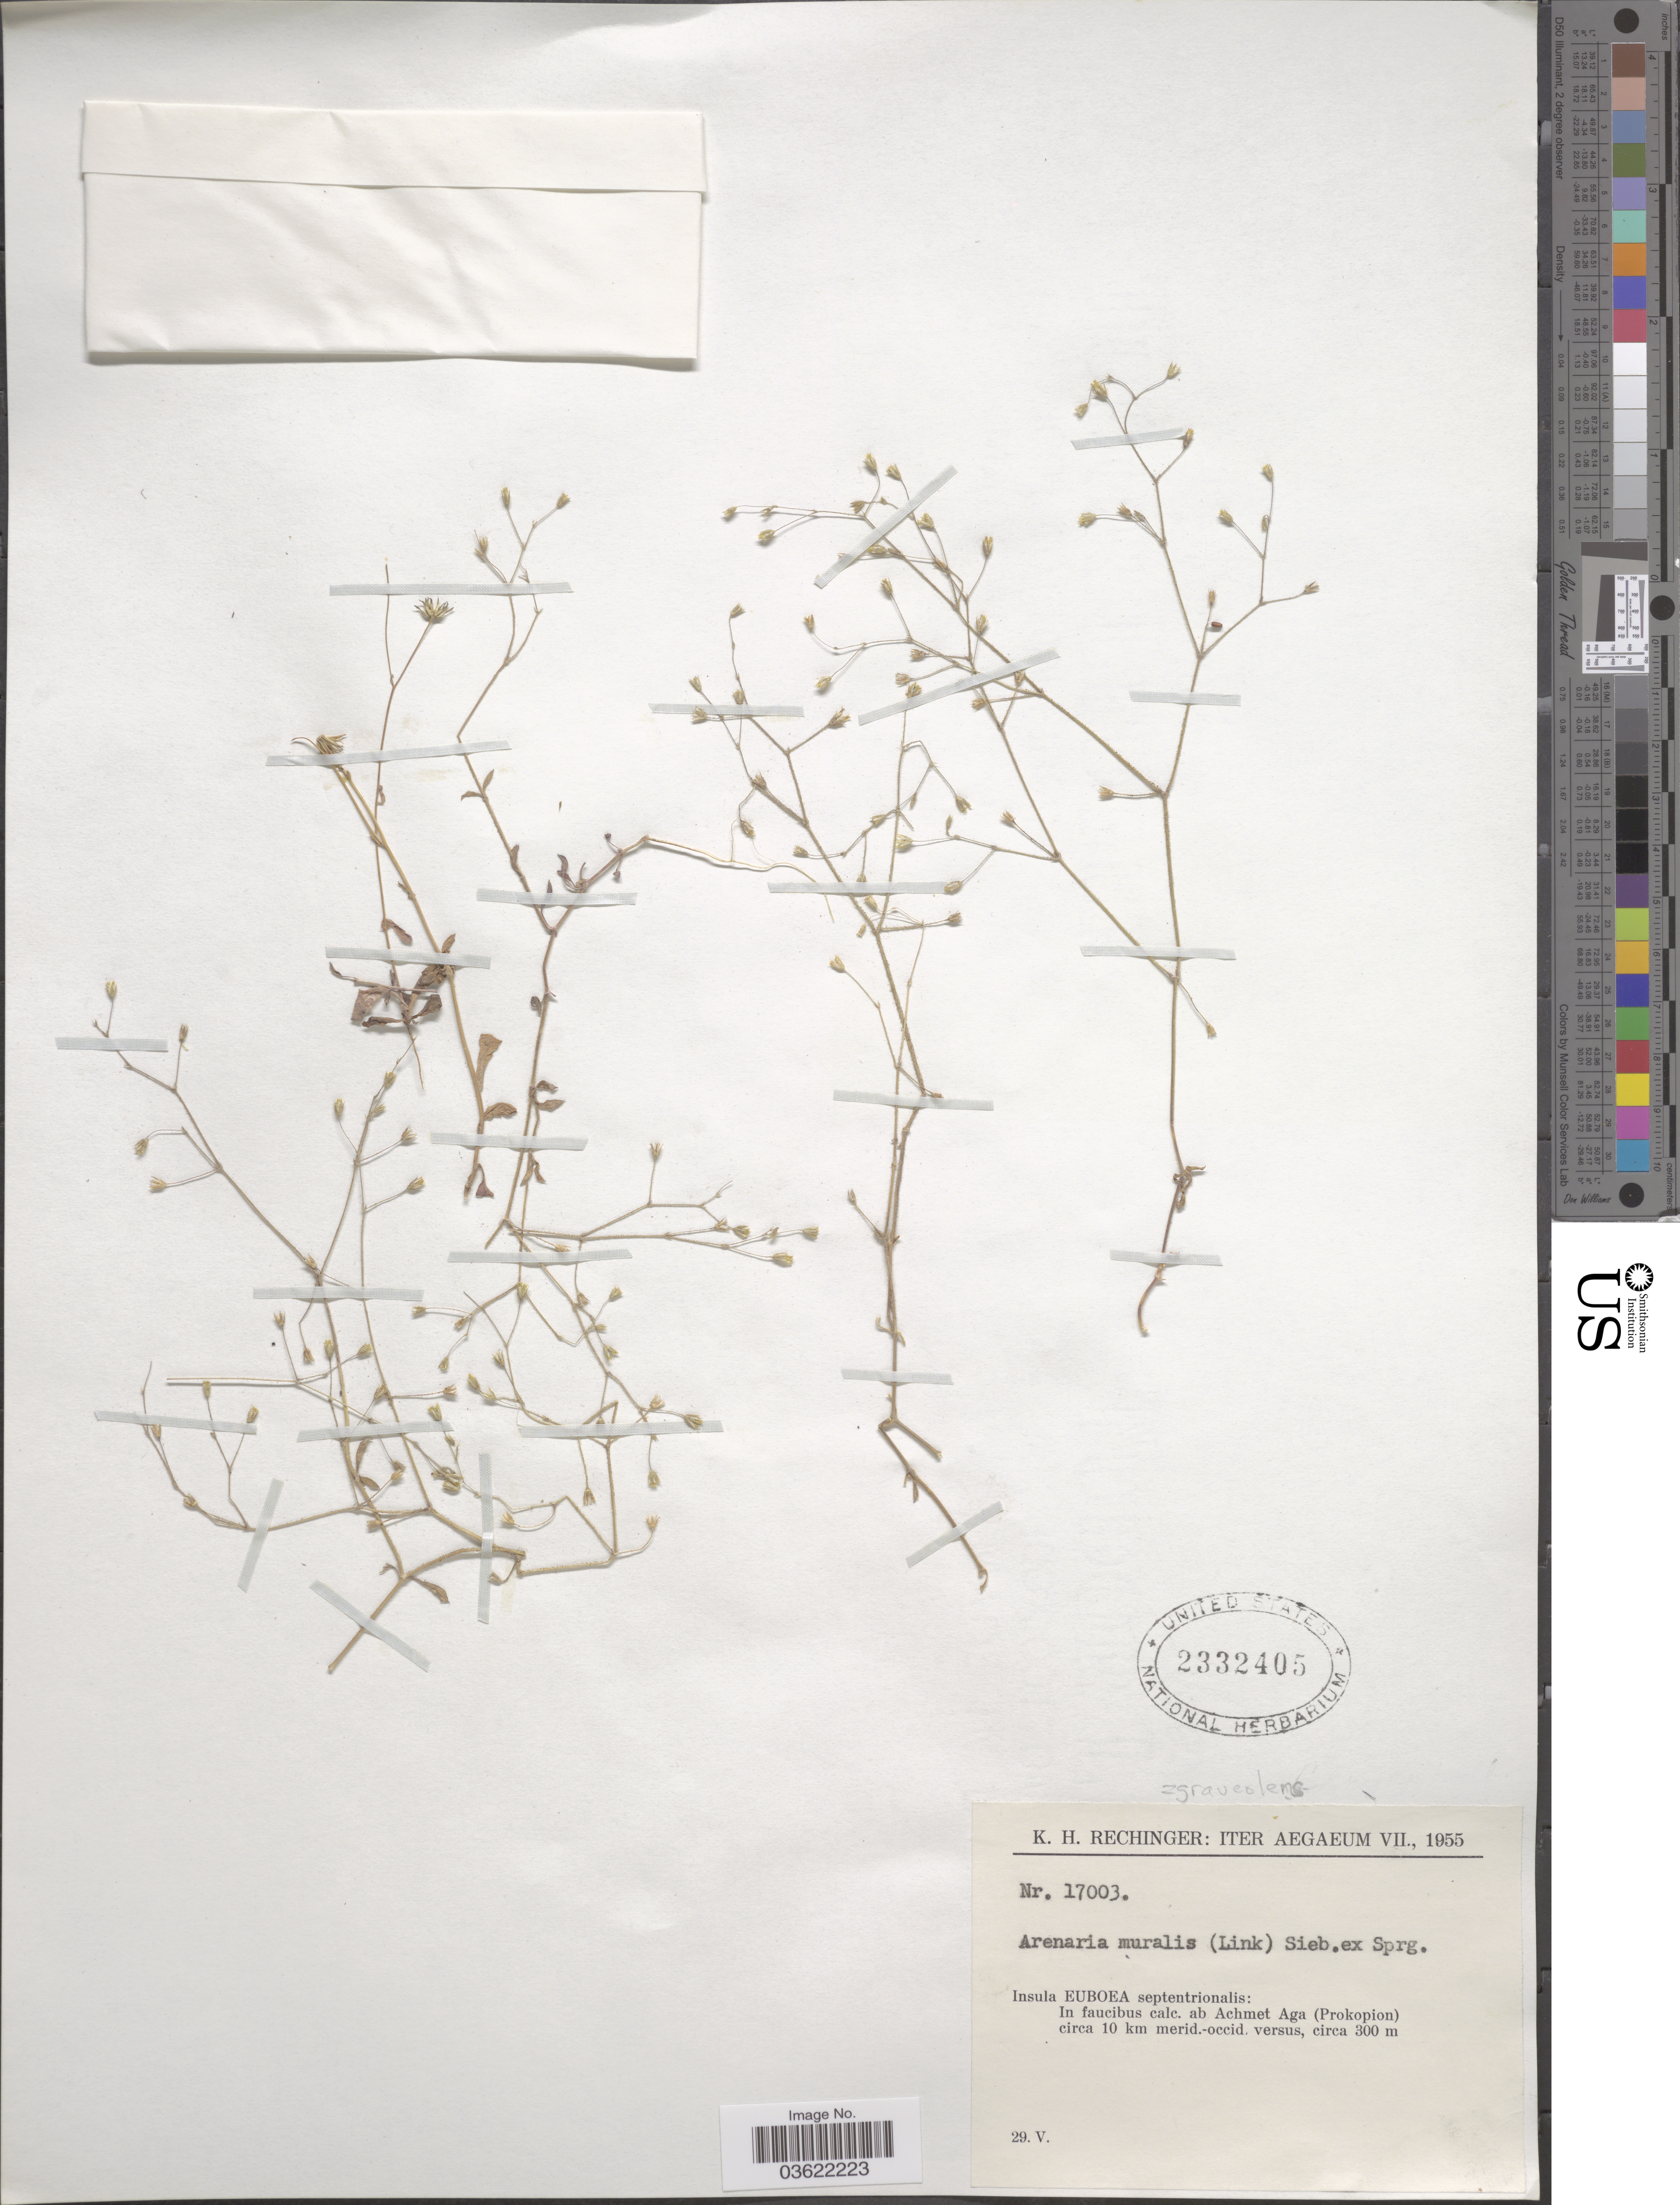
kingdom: Plantae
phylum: Tracheophyta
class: Magnoliopsida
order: Caryophyllales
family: Caryophyllaceae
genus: Arenaria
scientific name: Arenaria graveolens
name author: Schreb.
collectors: K. H. Rechinger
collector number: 17003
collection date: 1955-05-29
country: Greece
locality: Aegaeum. Insula Euboea septentrionalis: In faucibus calc. ab Achmet Aga (Prokopion) circa 10 km merid. -occid.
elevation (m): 300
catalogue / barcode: US 2332405